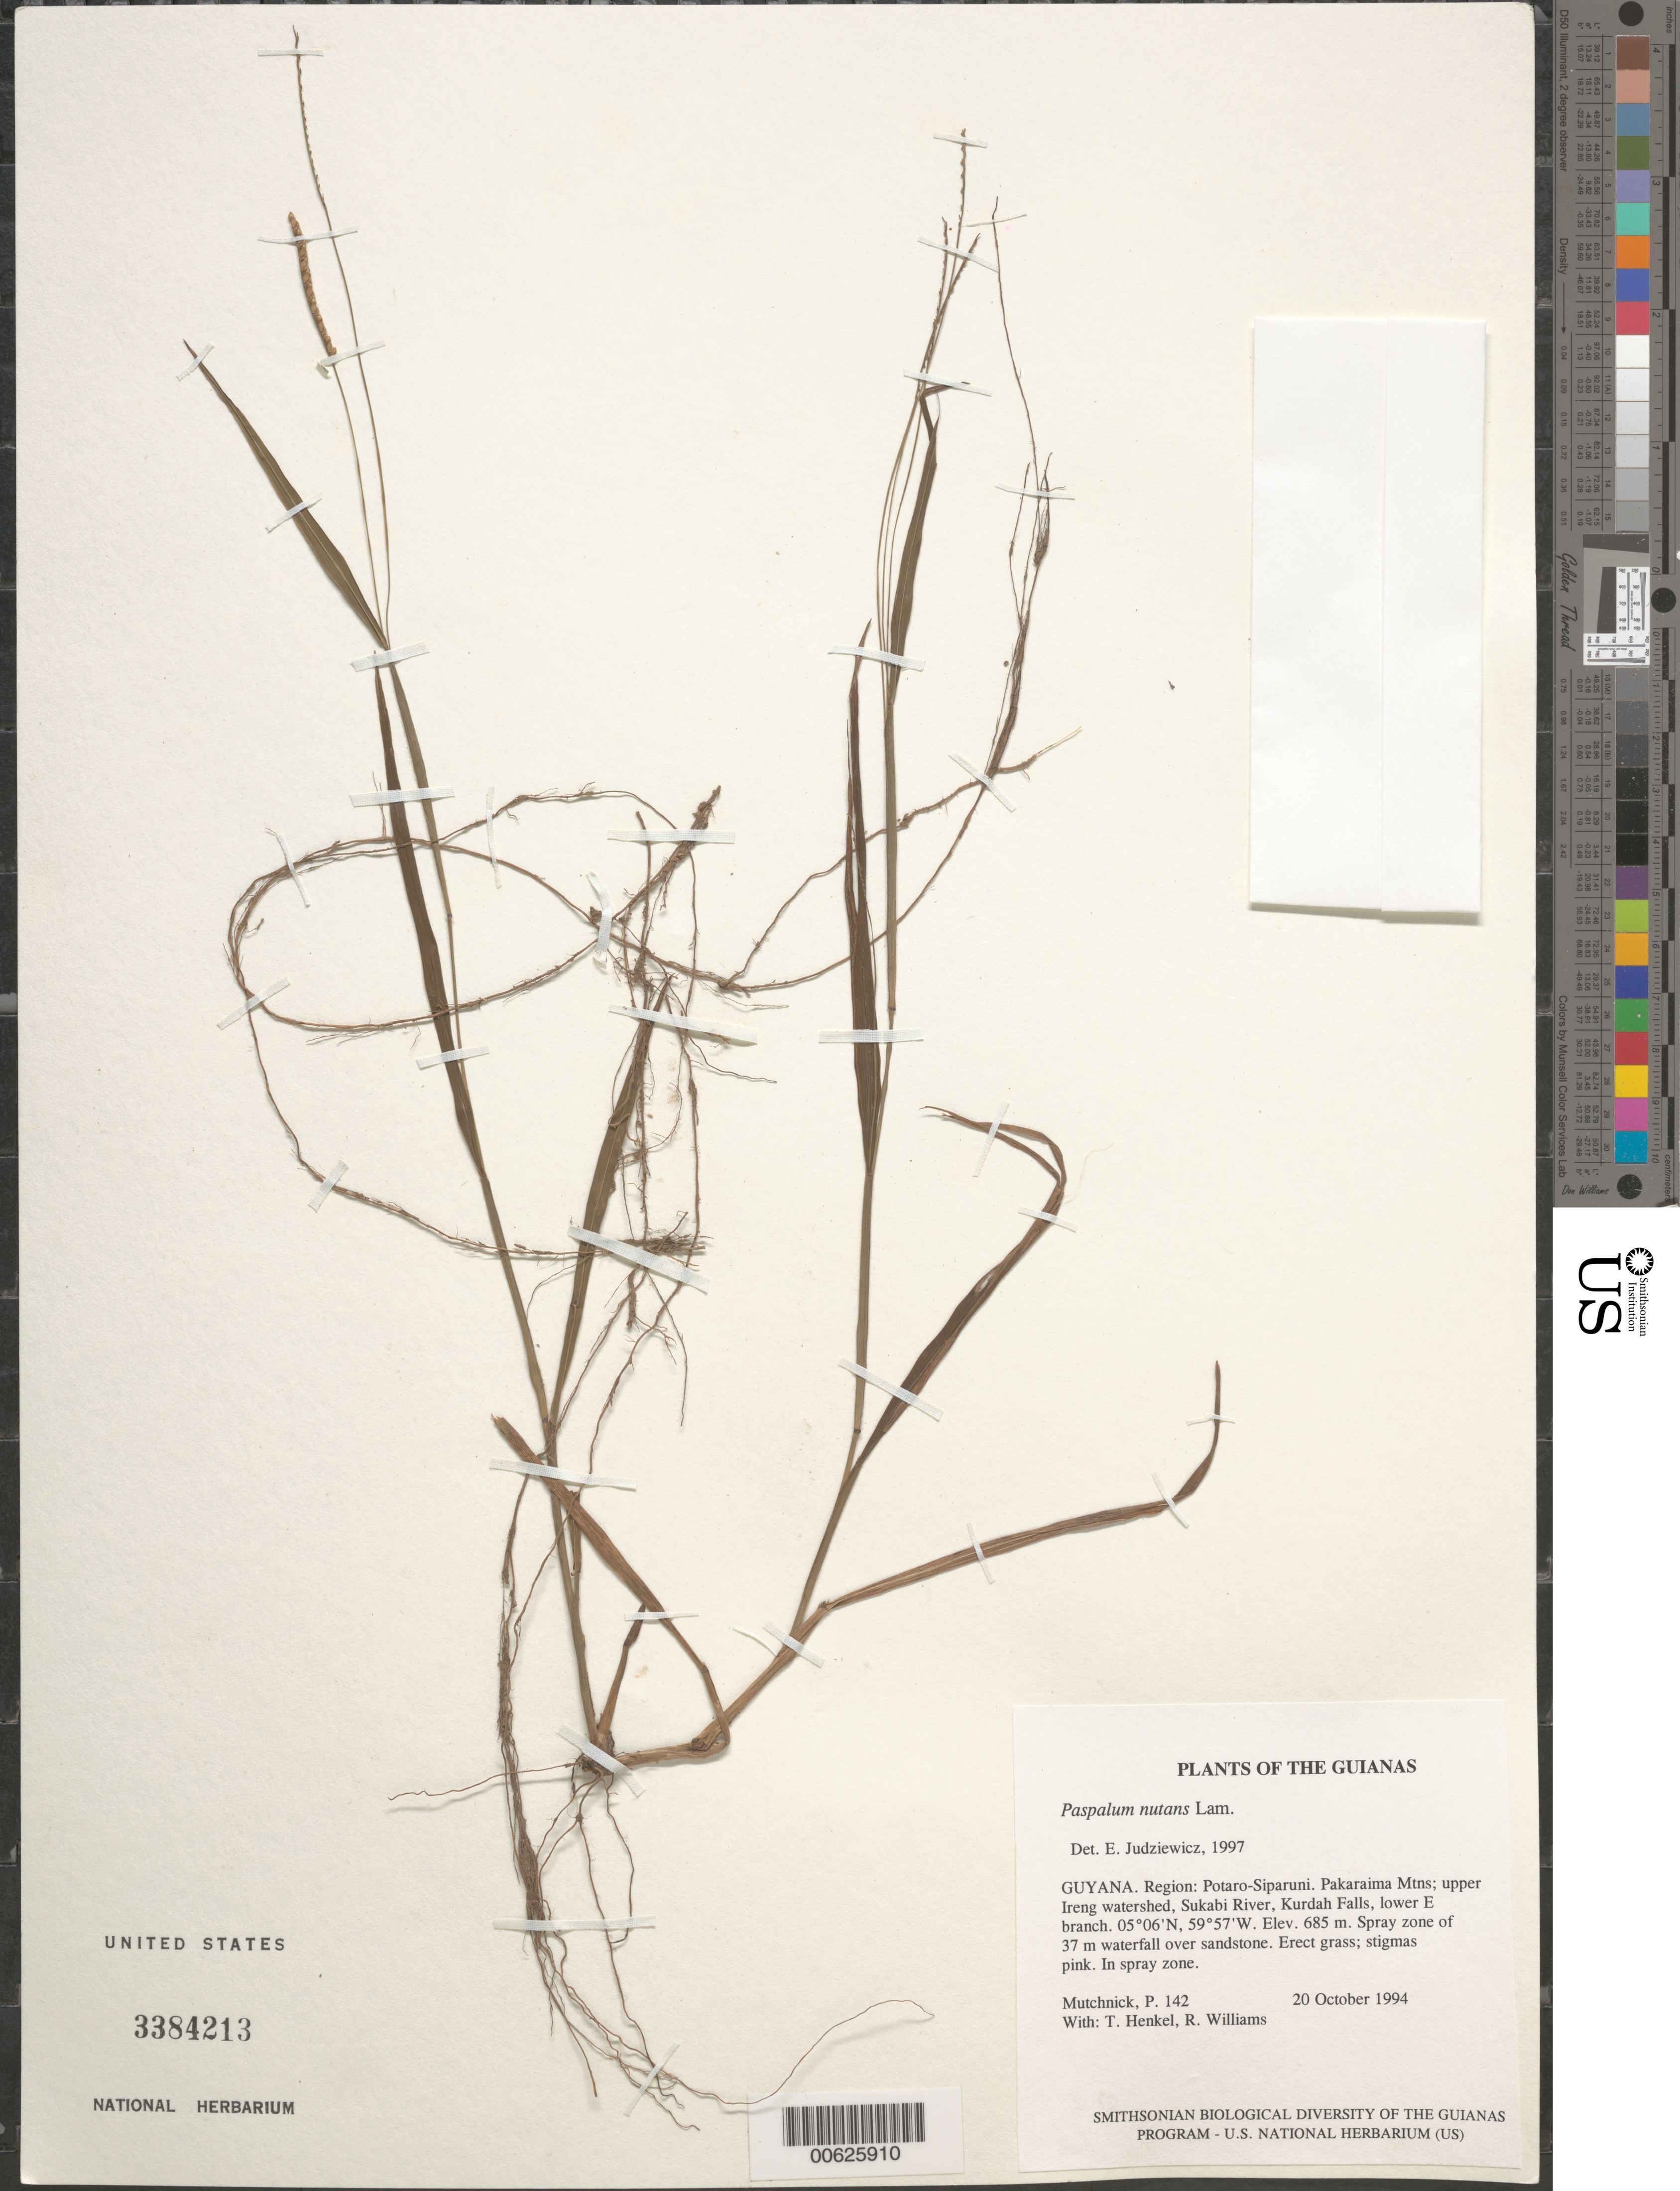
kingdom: Plantae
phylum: Tracheophyta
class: Liliopsida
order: Poales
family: Poaceae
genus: Paspalum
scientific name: Paspalum nutans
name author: Lam.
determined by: Judziewicz, E. J.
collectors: P. Mutchnick, T. Henkel & R. Williams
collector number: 142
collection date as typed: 20 October 1994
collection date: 1994-10-20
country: Guyana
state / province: Potaro-Siparuni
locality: Pakaraima Mtns; upper Ireng watershed, Sukabi River, Kurdah Falls, lower E branch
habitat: Spray zone of 37 m waterfall over sandstone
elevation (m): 685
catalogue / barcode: US 3384213